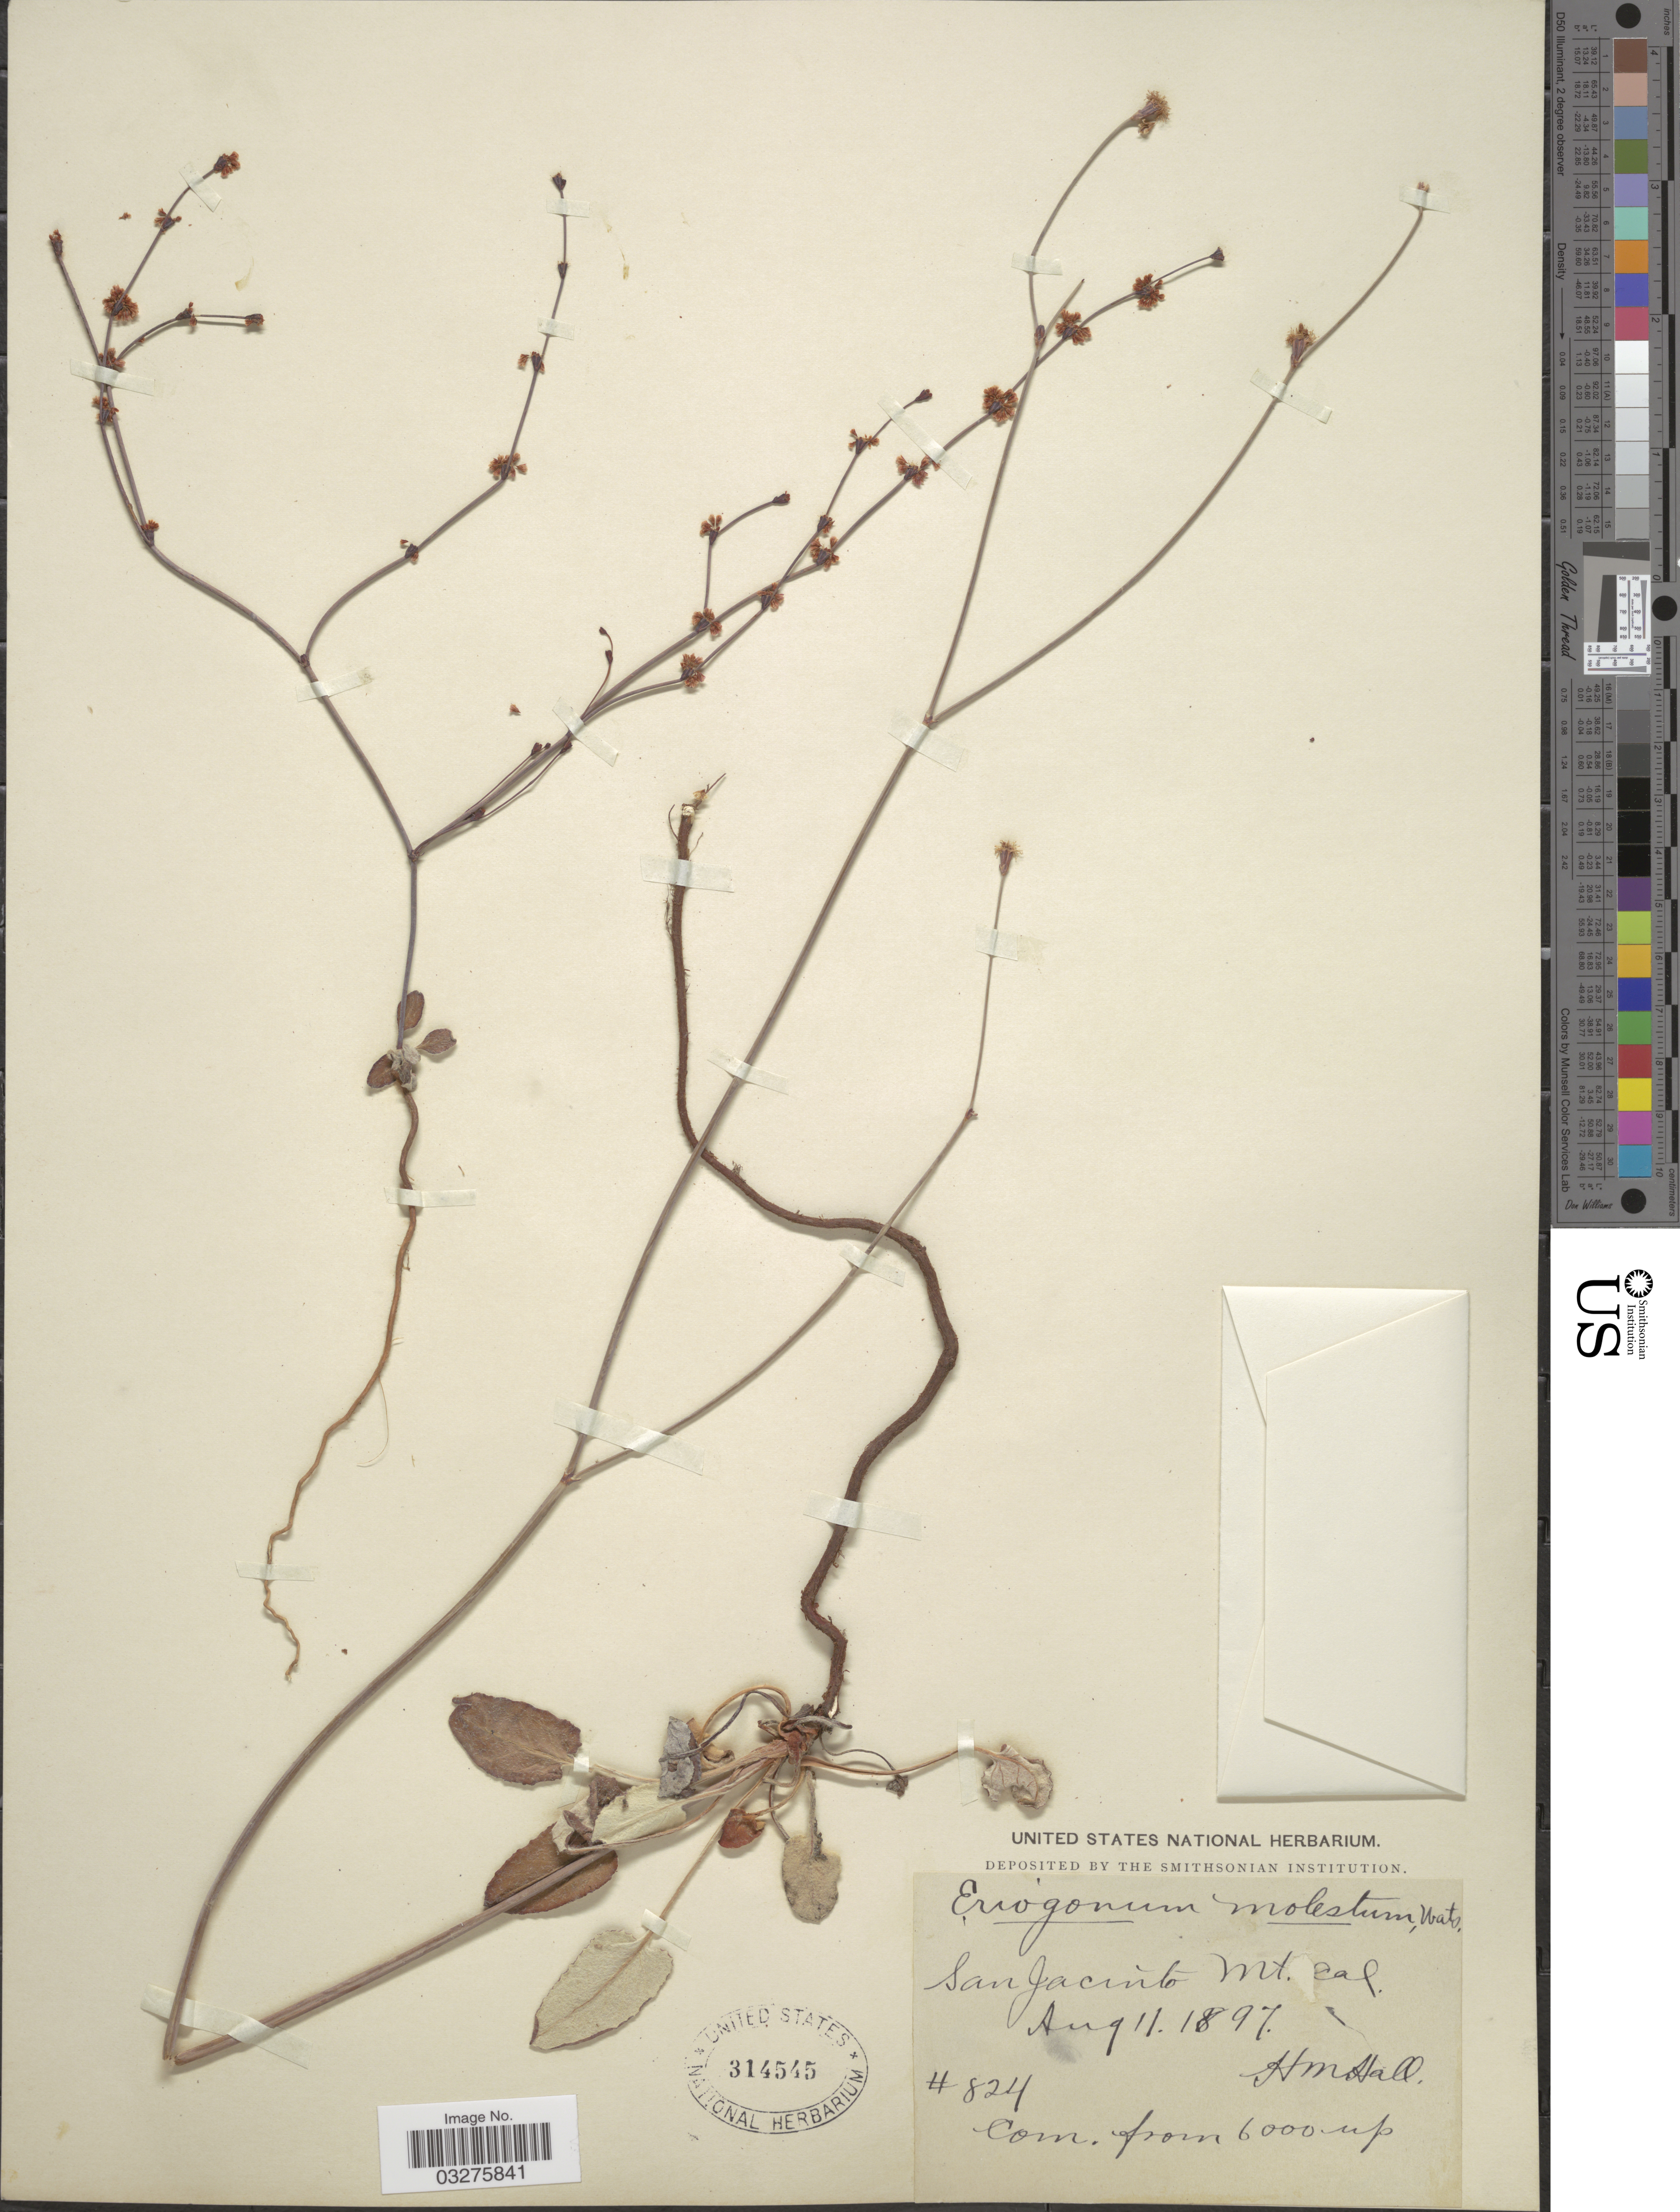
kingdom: Plantae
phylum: Tracheophyta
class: Magnoliopsida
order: Caryophyllales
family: Polygonaceae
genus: Eriogonum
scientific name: Eriogonum davidsonii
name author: Greene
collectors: H. M. Hall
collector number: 824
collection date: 1897-08-11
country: United States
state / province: California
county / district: Riverside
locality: San Jacinto Mt.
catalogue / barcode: US 314545